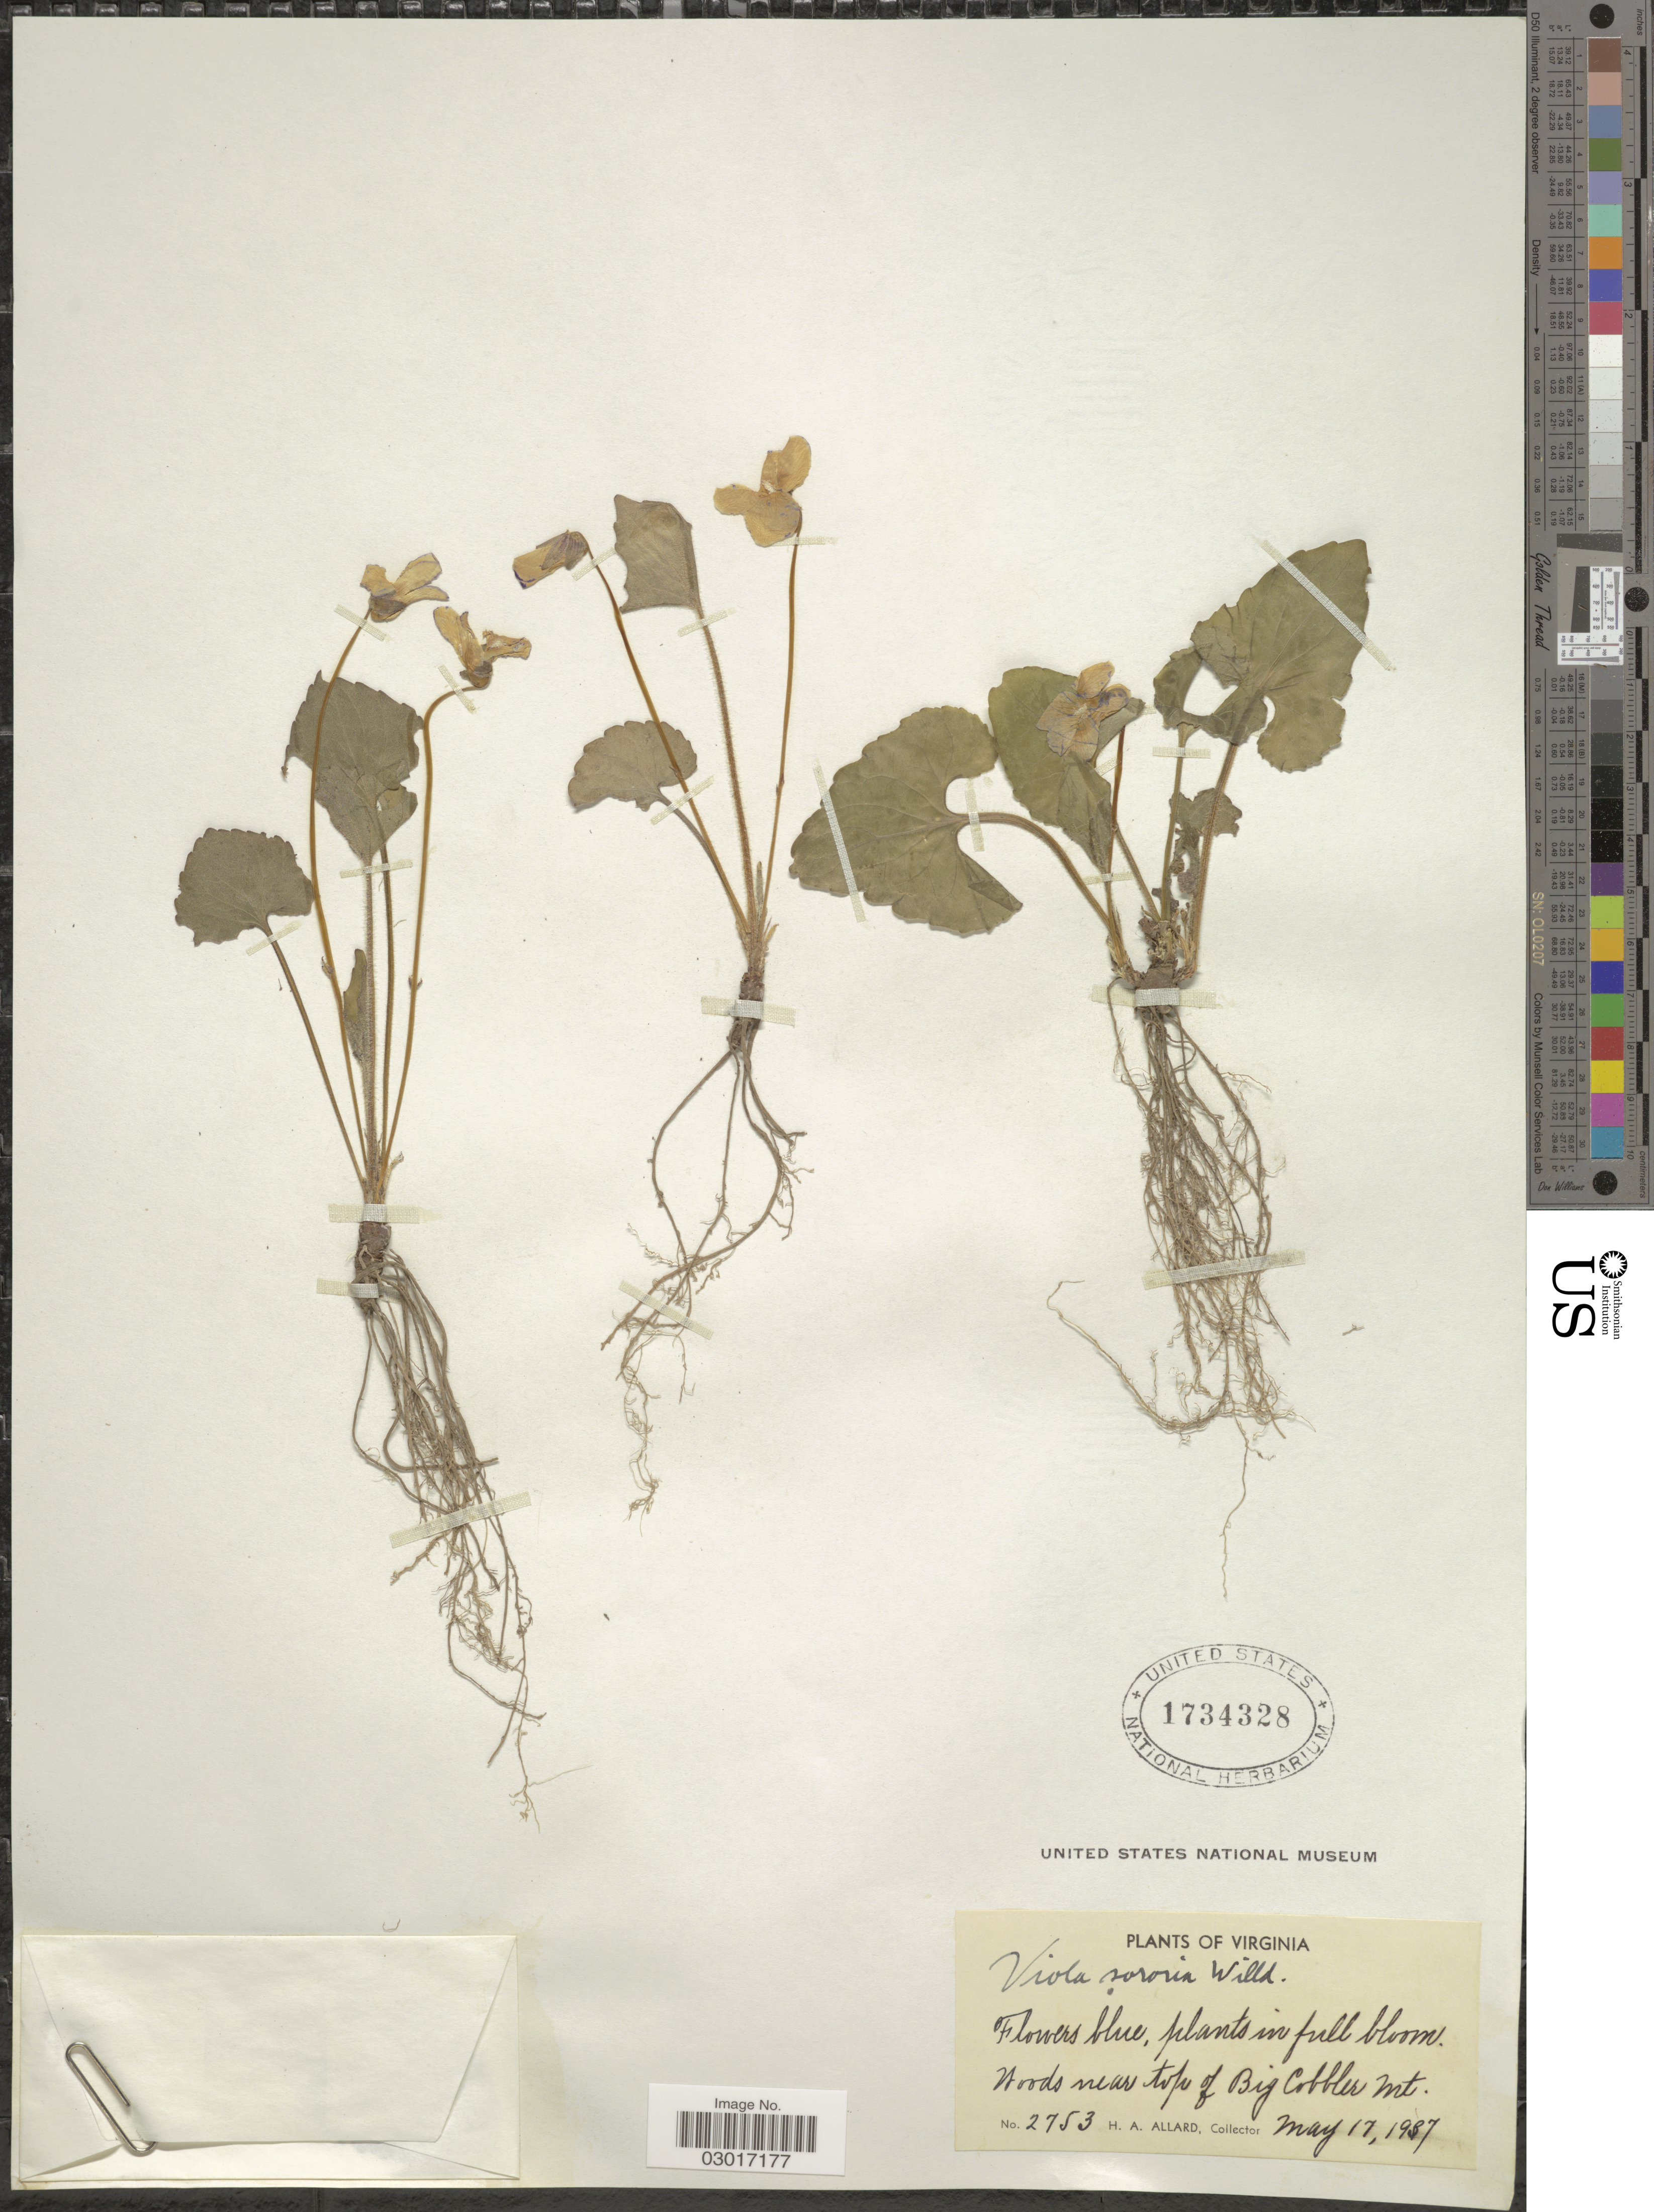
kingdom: Plantae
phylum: Tracheophyta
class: Magnoliopsida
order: Malpighiales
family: Violaceae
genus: Viola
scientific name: Viola sororia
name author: Willd.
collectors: H. A. Allard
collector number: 2753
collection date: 1987-05-17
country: United States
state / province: Virginia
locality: Woods near top of Big Cobbler Mt.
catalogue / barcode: US 1734328